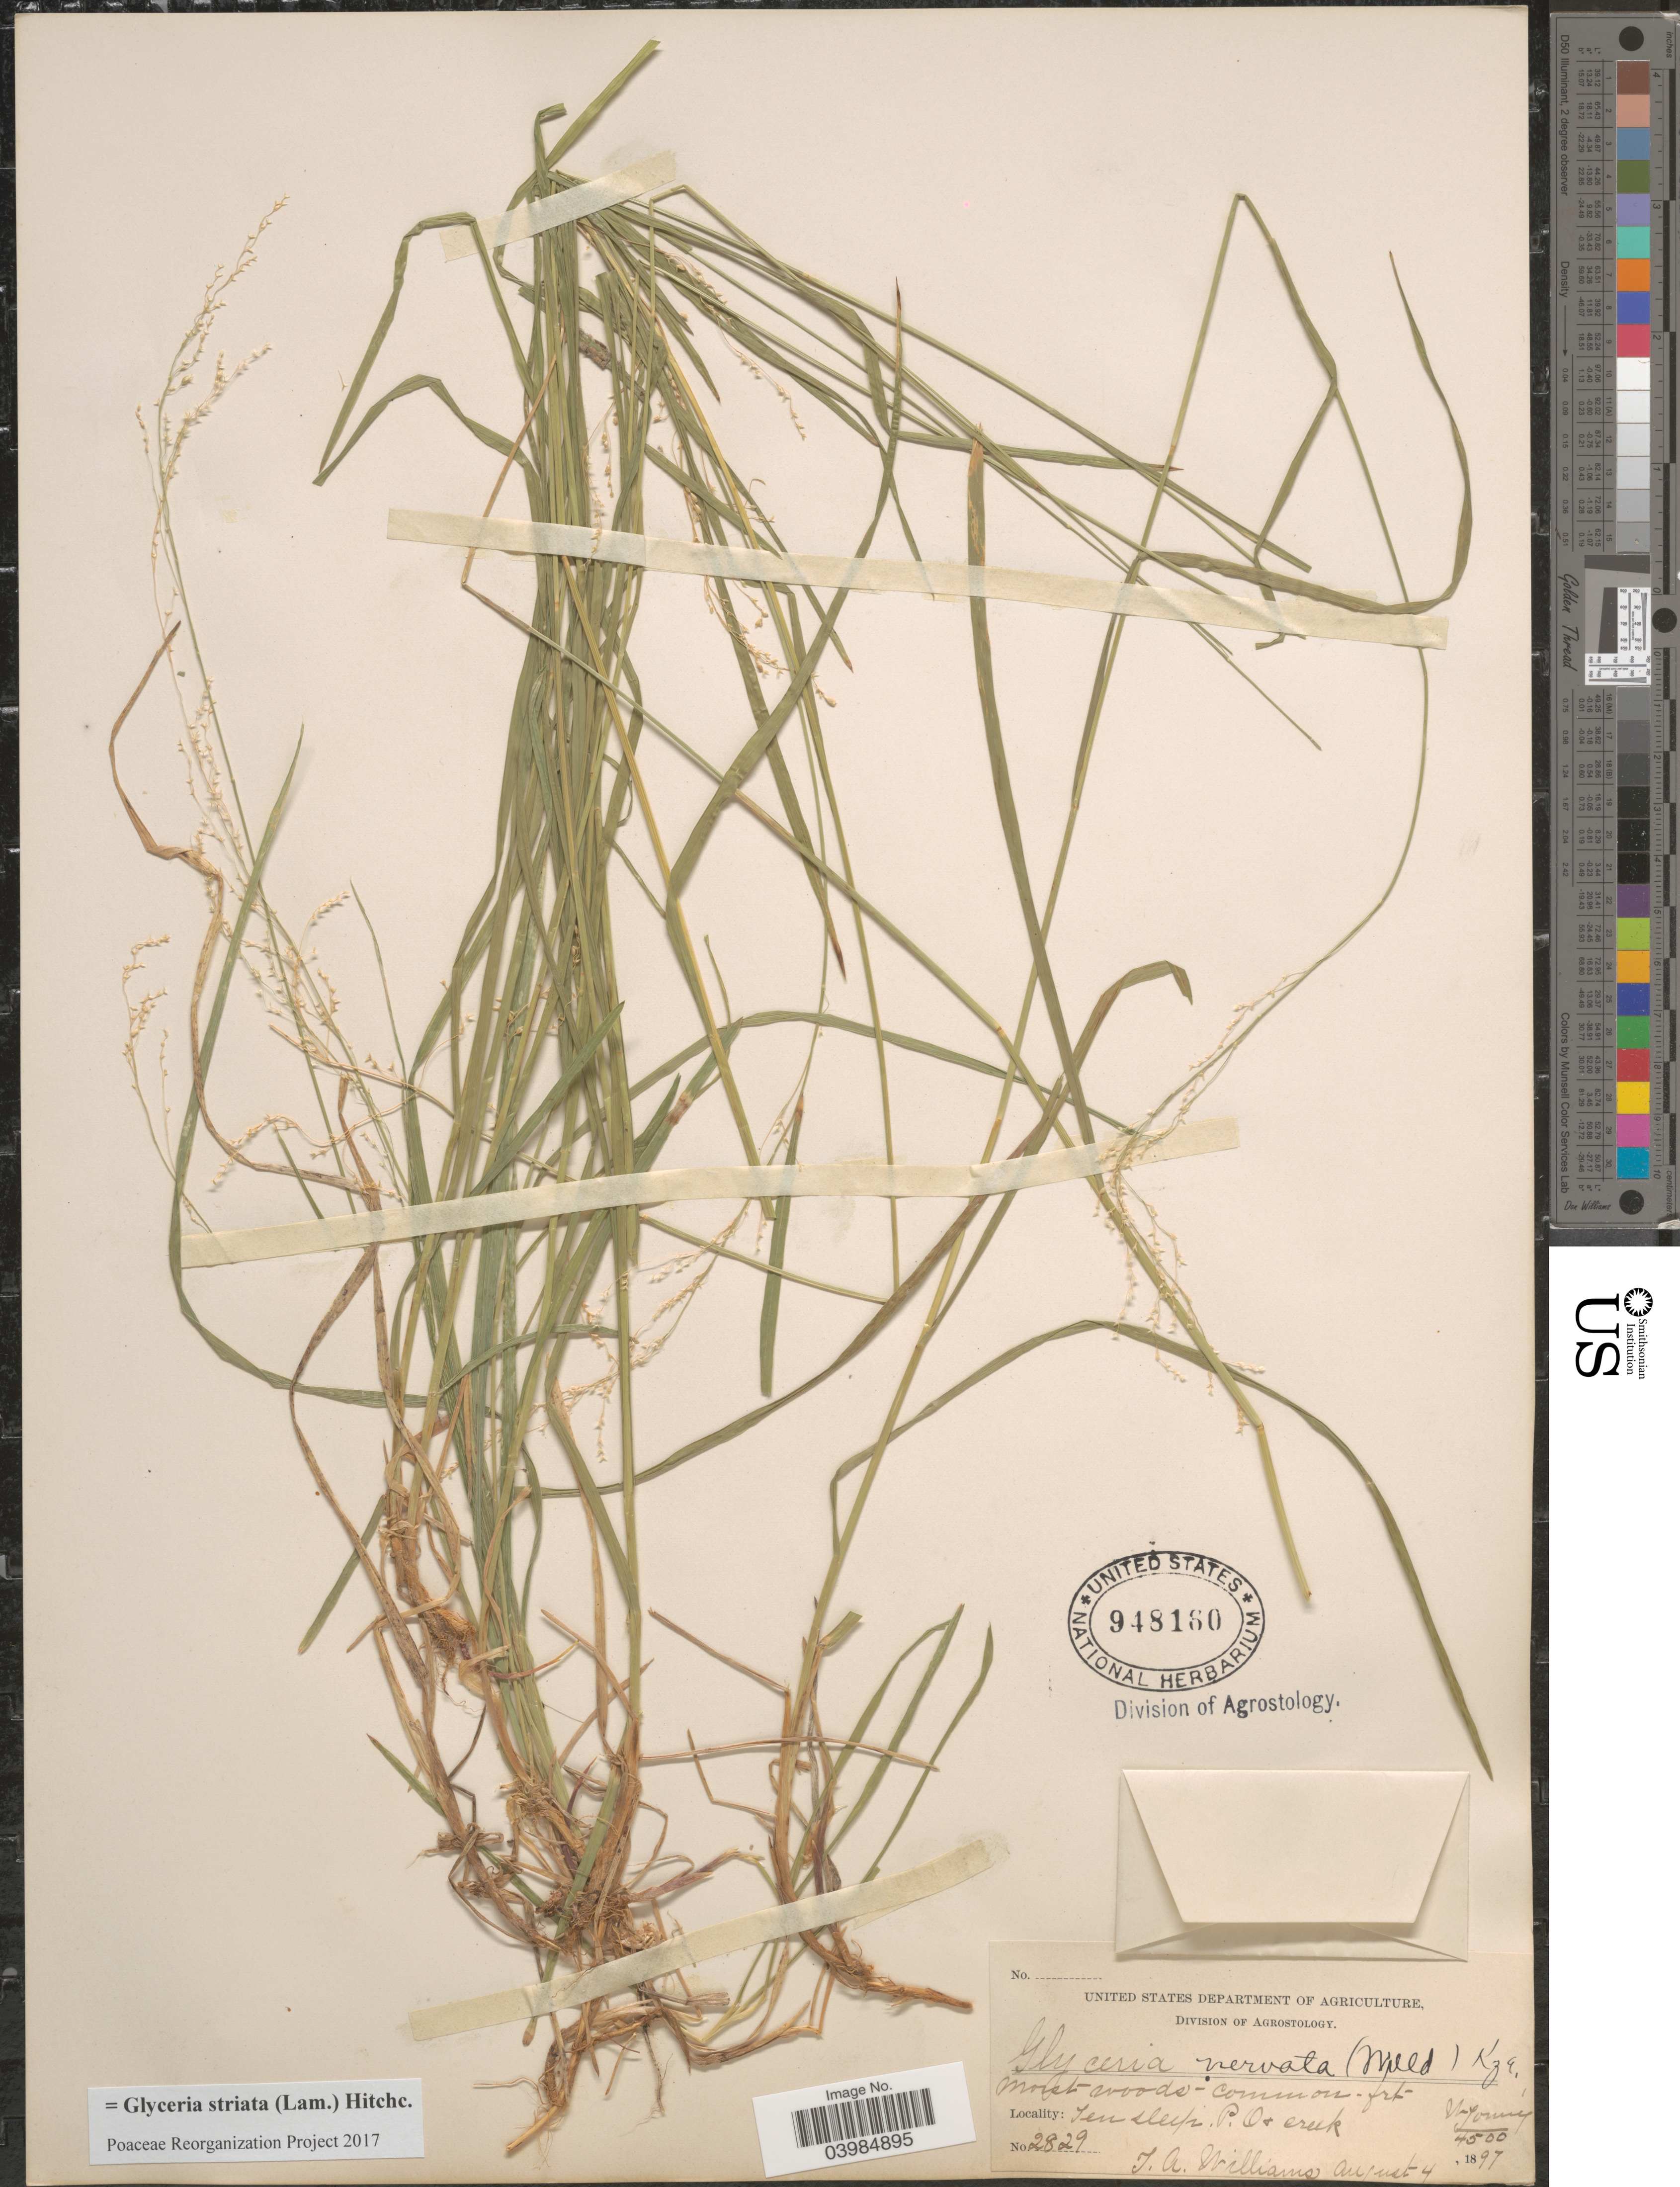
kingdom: Plantae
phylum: Tracheophyta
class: Liliopsida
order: Poales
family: Poaceae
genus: Glyceria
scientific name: Glyceria striata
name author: (Lam.) Hitchc.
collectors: T. A. Williams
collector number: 2829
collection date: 1897-08-04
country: United States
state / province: Wyoming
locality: Ten sleep. P.O.+ creek.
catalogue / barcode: US 948160